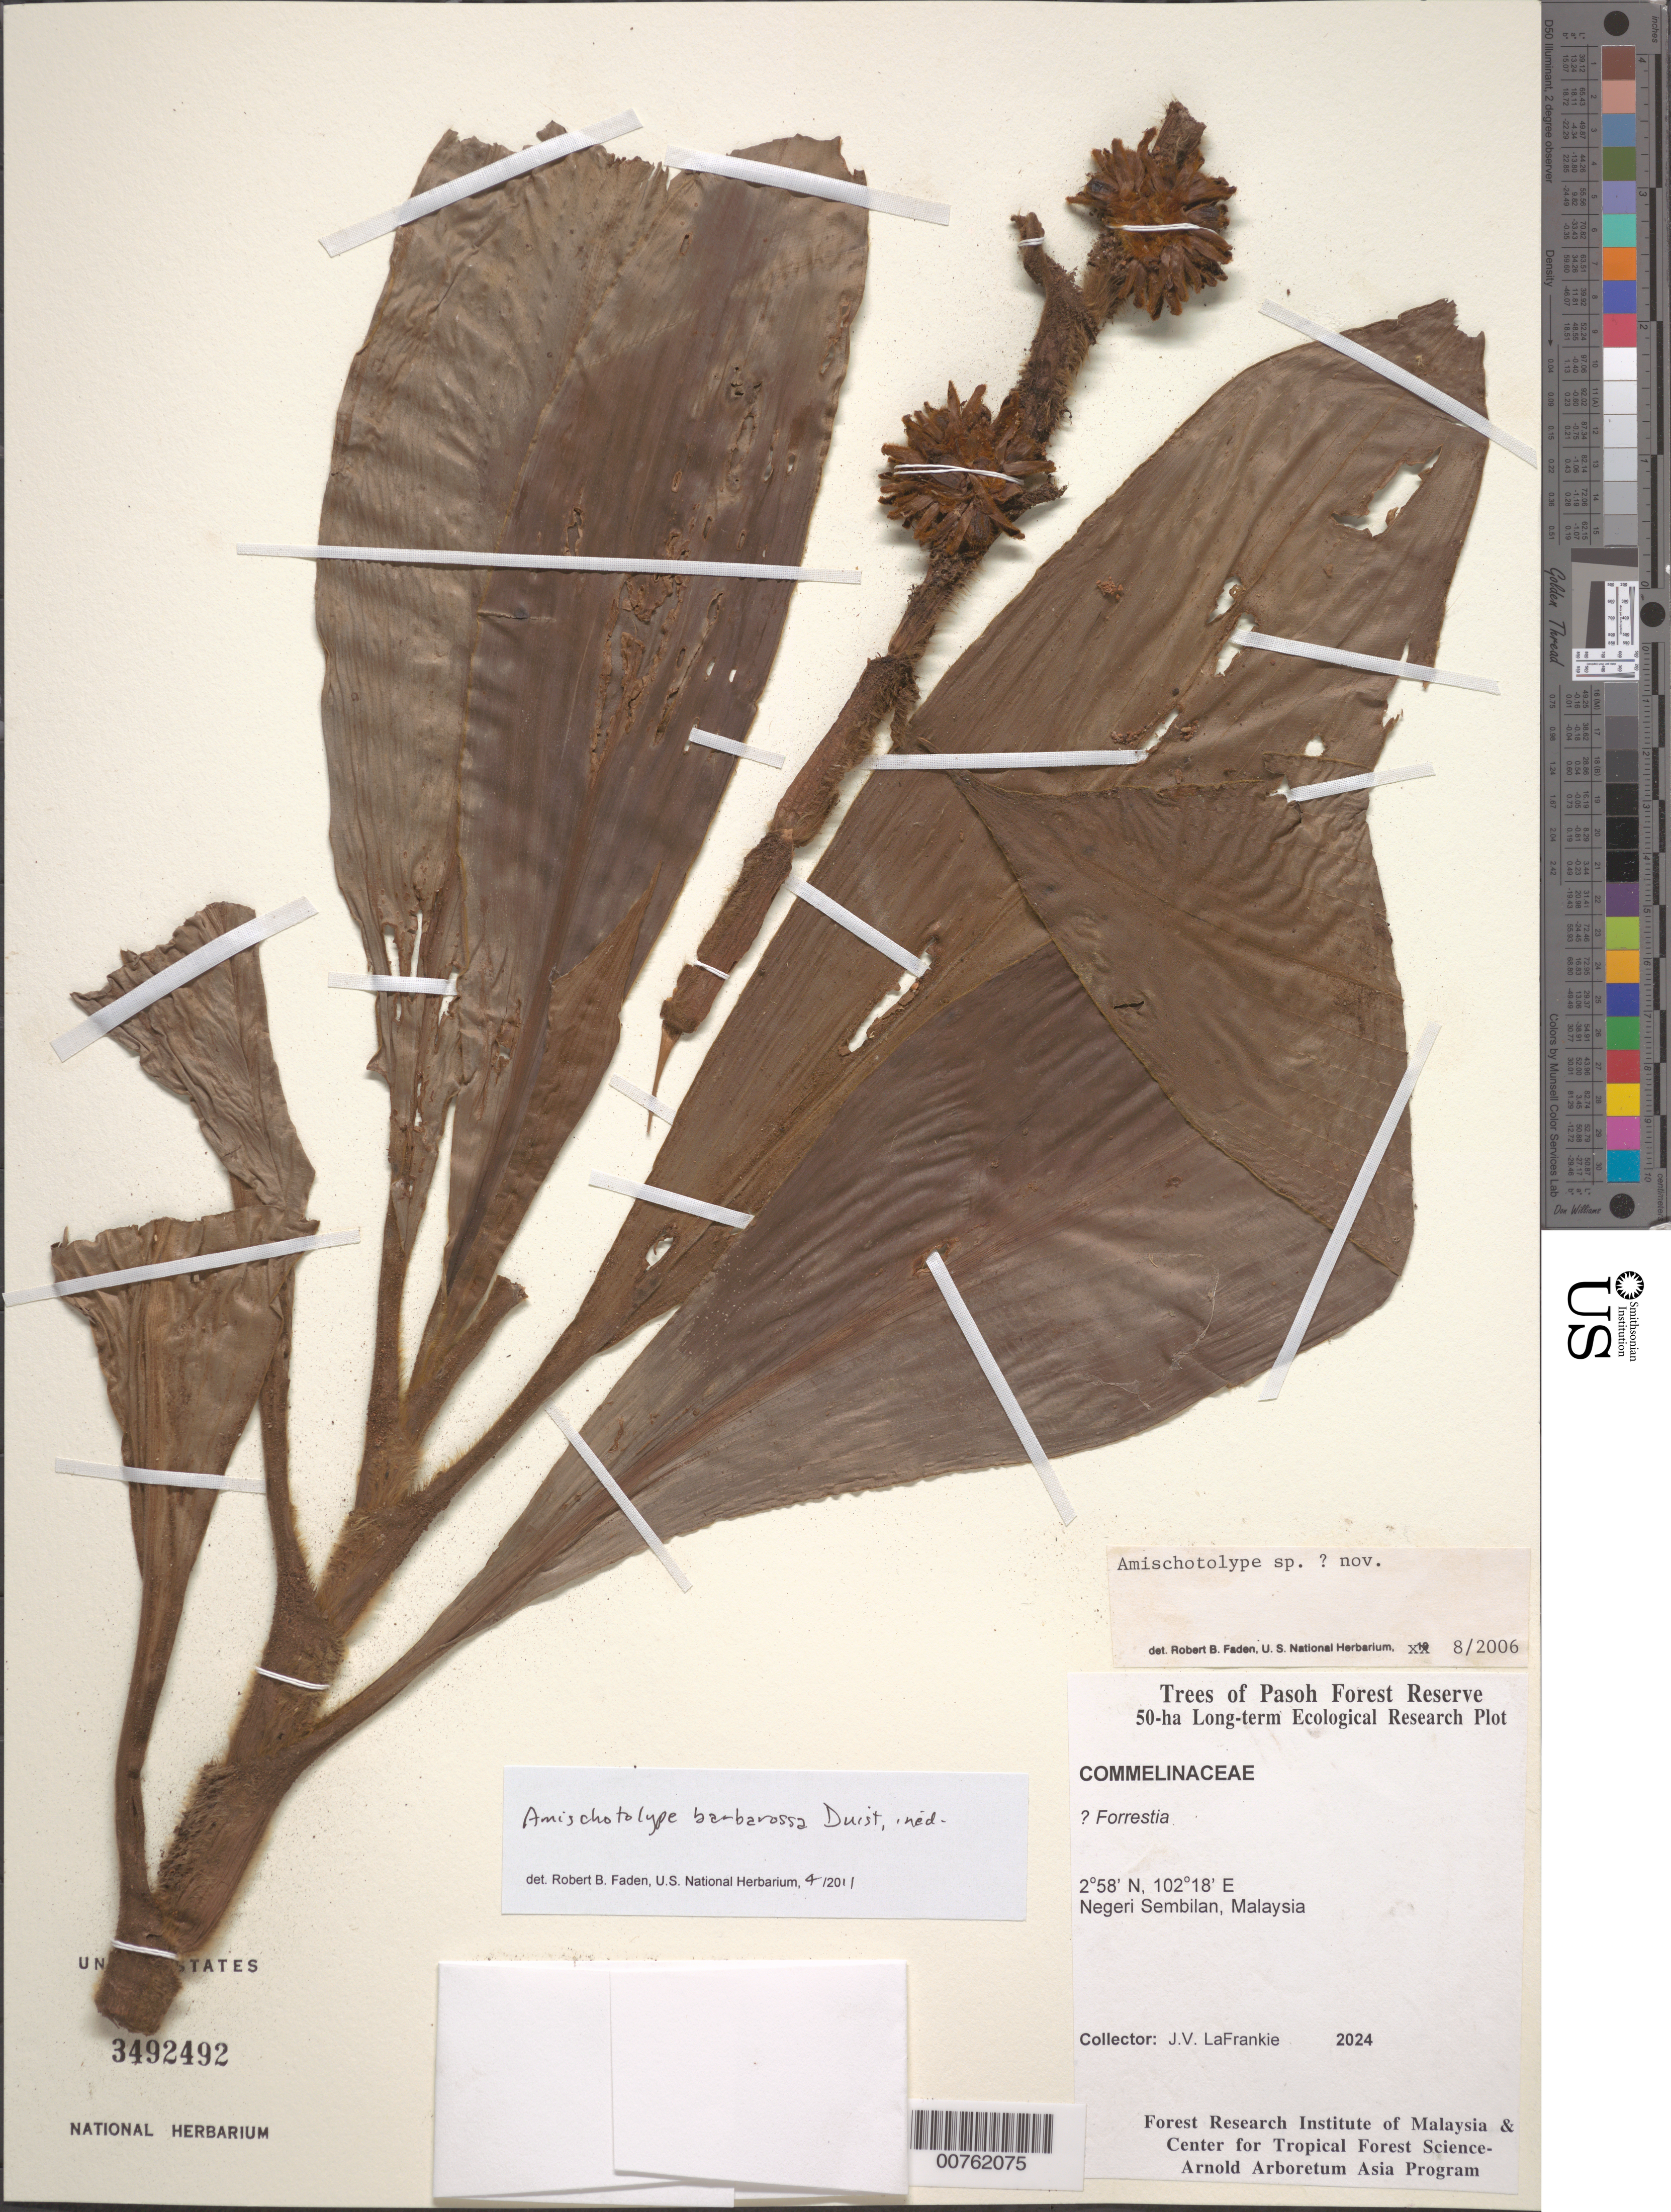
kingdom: Plantae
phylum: Tracheophyta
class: Liliopsida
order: Commelinales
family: Commelinaceae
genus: Amischotolype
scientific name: Amischotolype barbarossa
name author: Duist.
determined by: Faden, Robert B., (US), Smithsonian Institution - National Museum of Natural History (UNITED STATES)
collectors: J. V. LaFrankie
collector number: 2024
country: Malaysia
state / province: Negeri Sembilan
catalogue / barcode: US 3492492